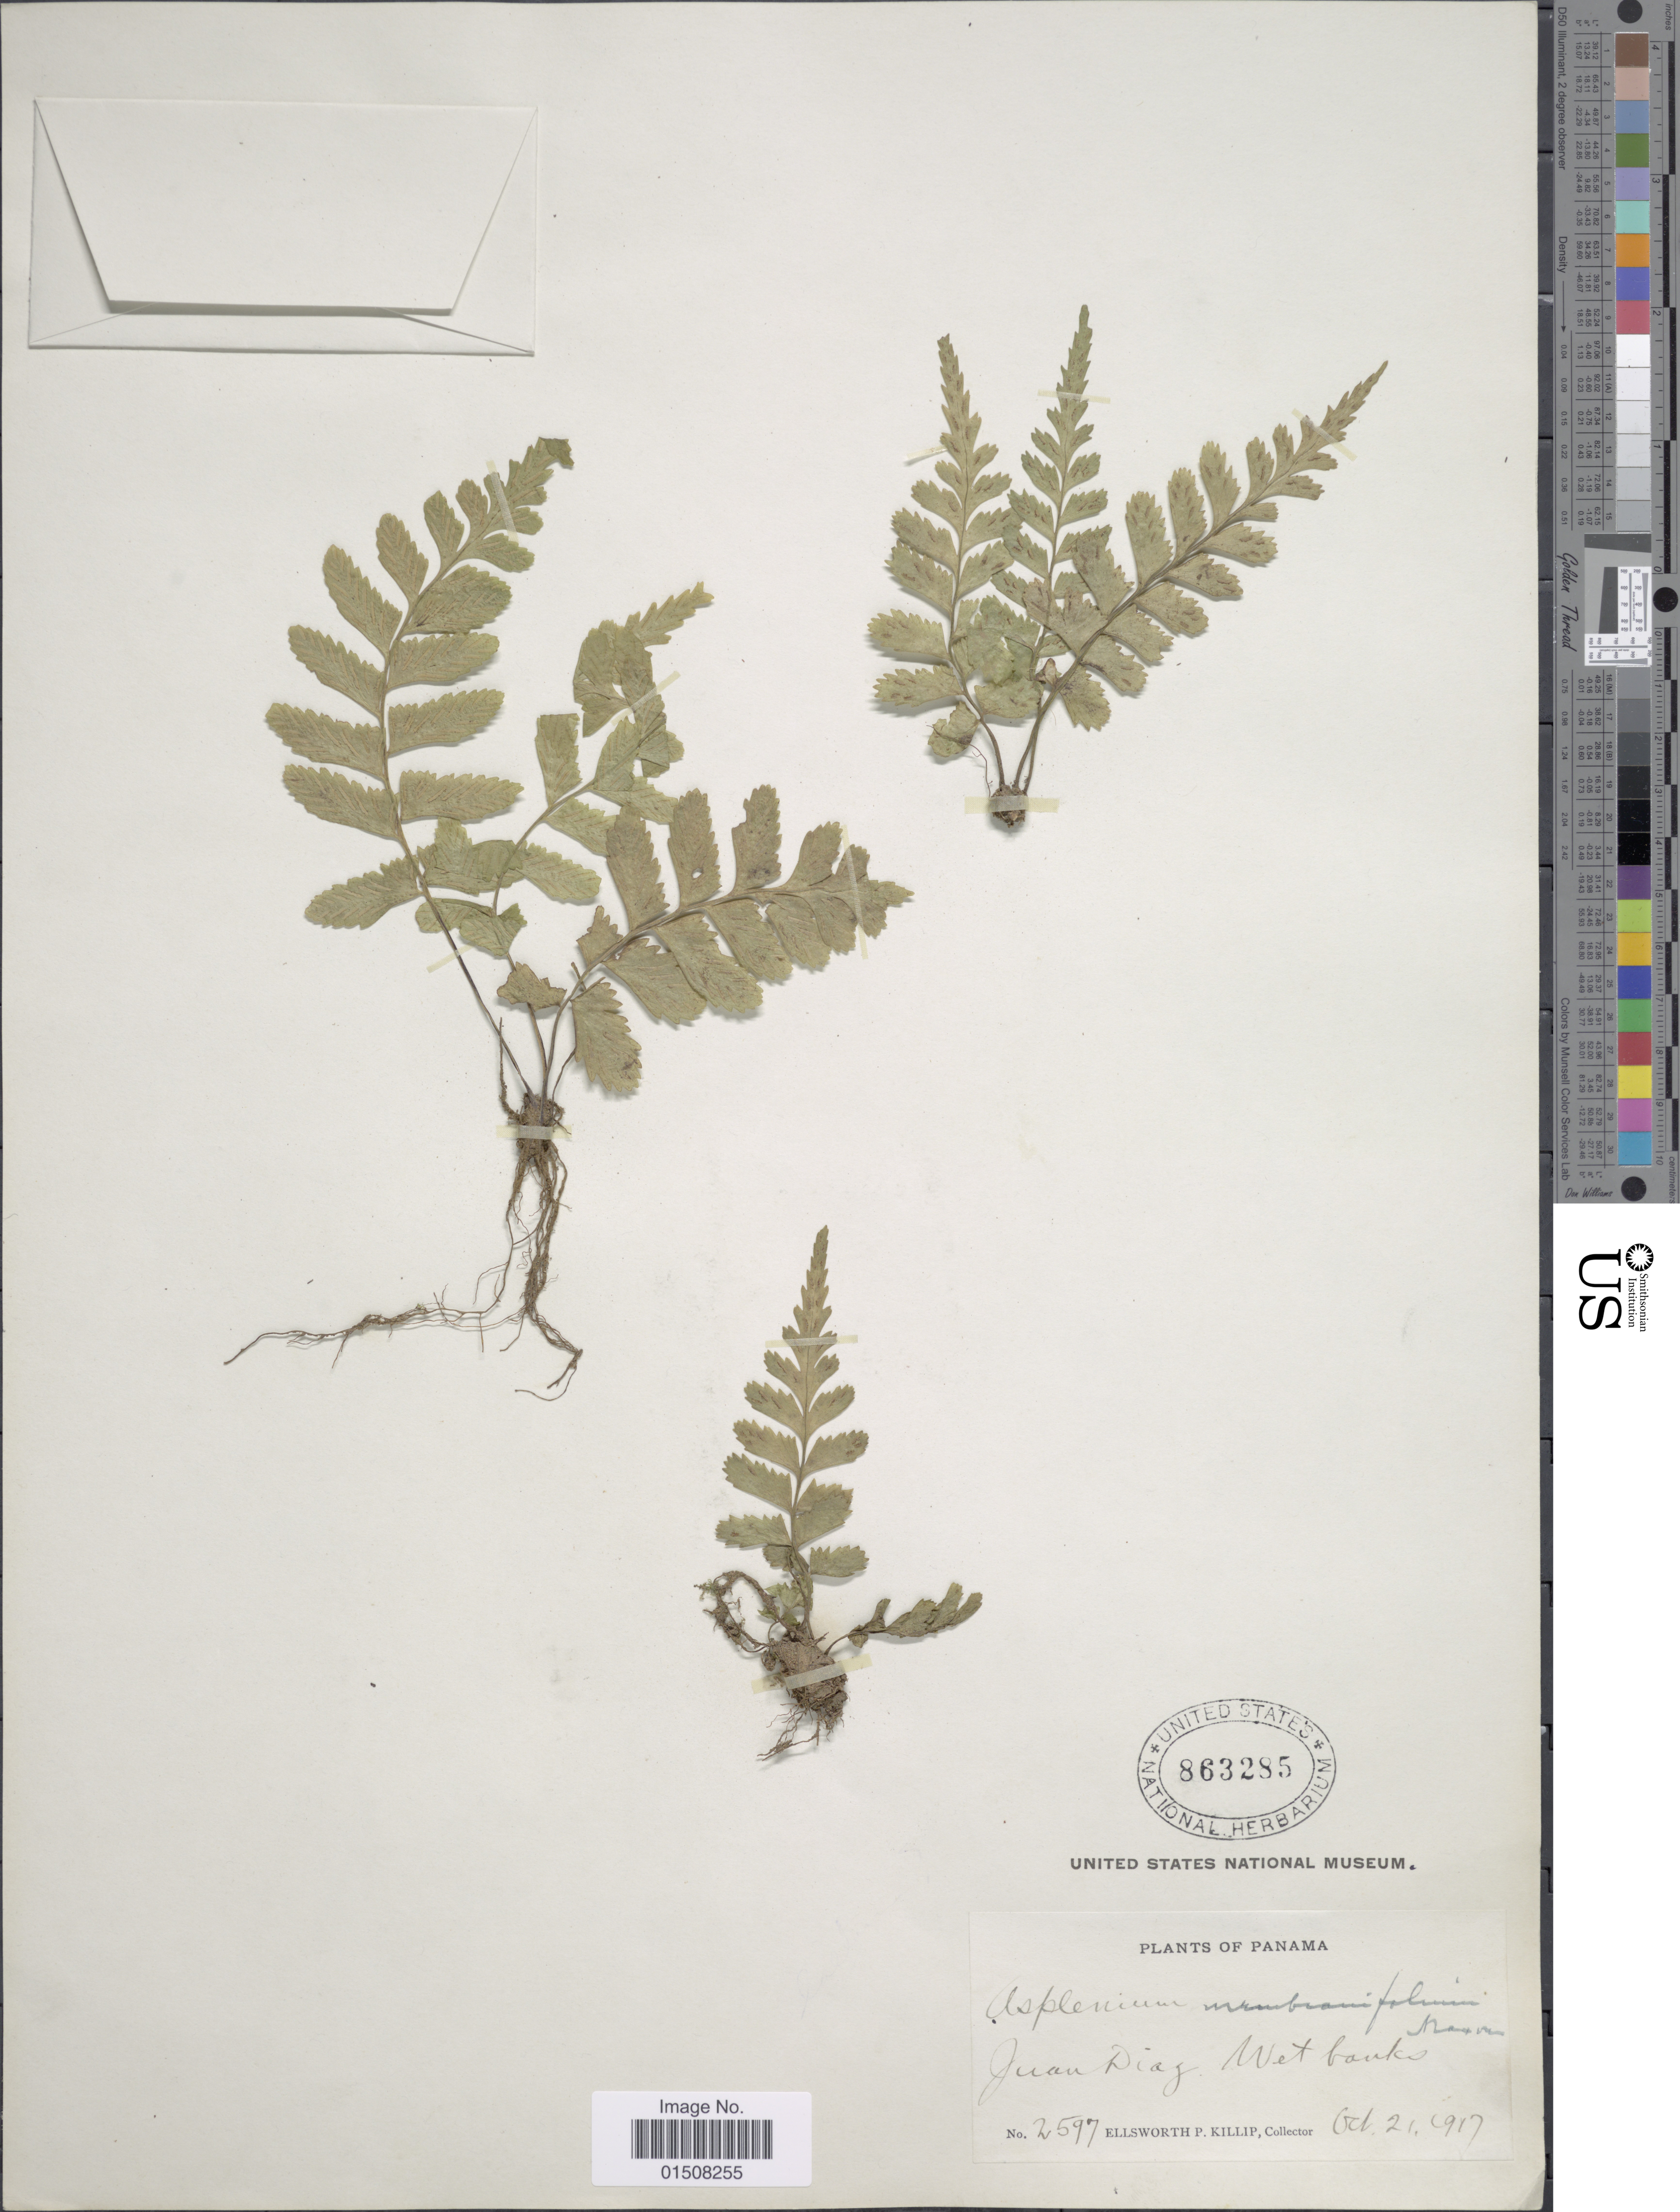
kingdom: Plantae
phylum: Tracheophyta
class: Polypodiopsida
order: Polypodiales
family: Aspleniaceae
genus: Asplenium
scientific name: Asplenium sp.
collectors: E. P. Killip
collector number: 2597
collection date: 1917-10-21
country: Panama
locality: Juan Díaz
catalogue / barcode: US 863285